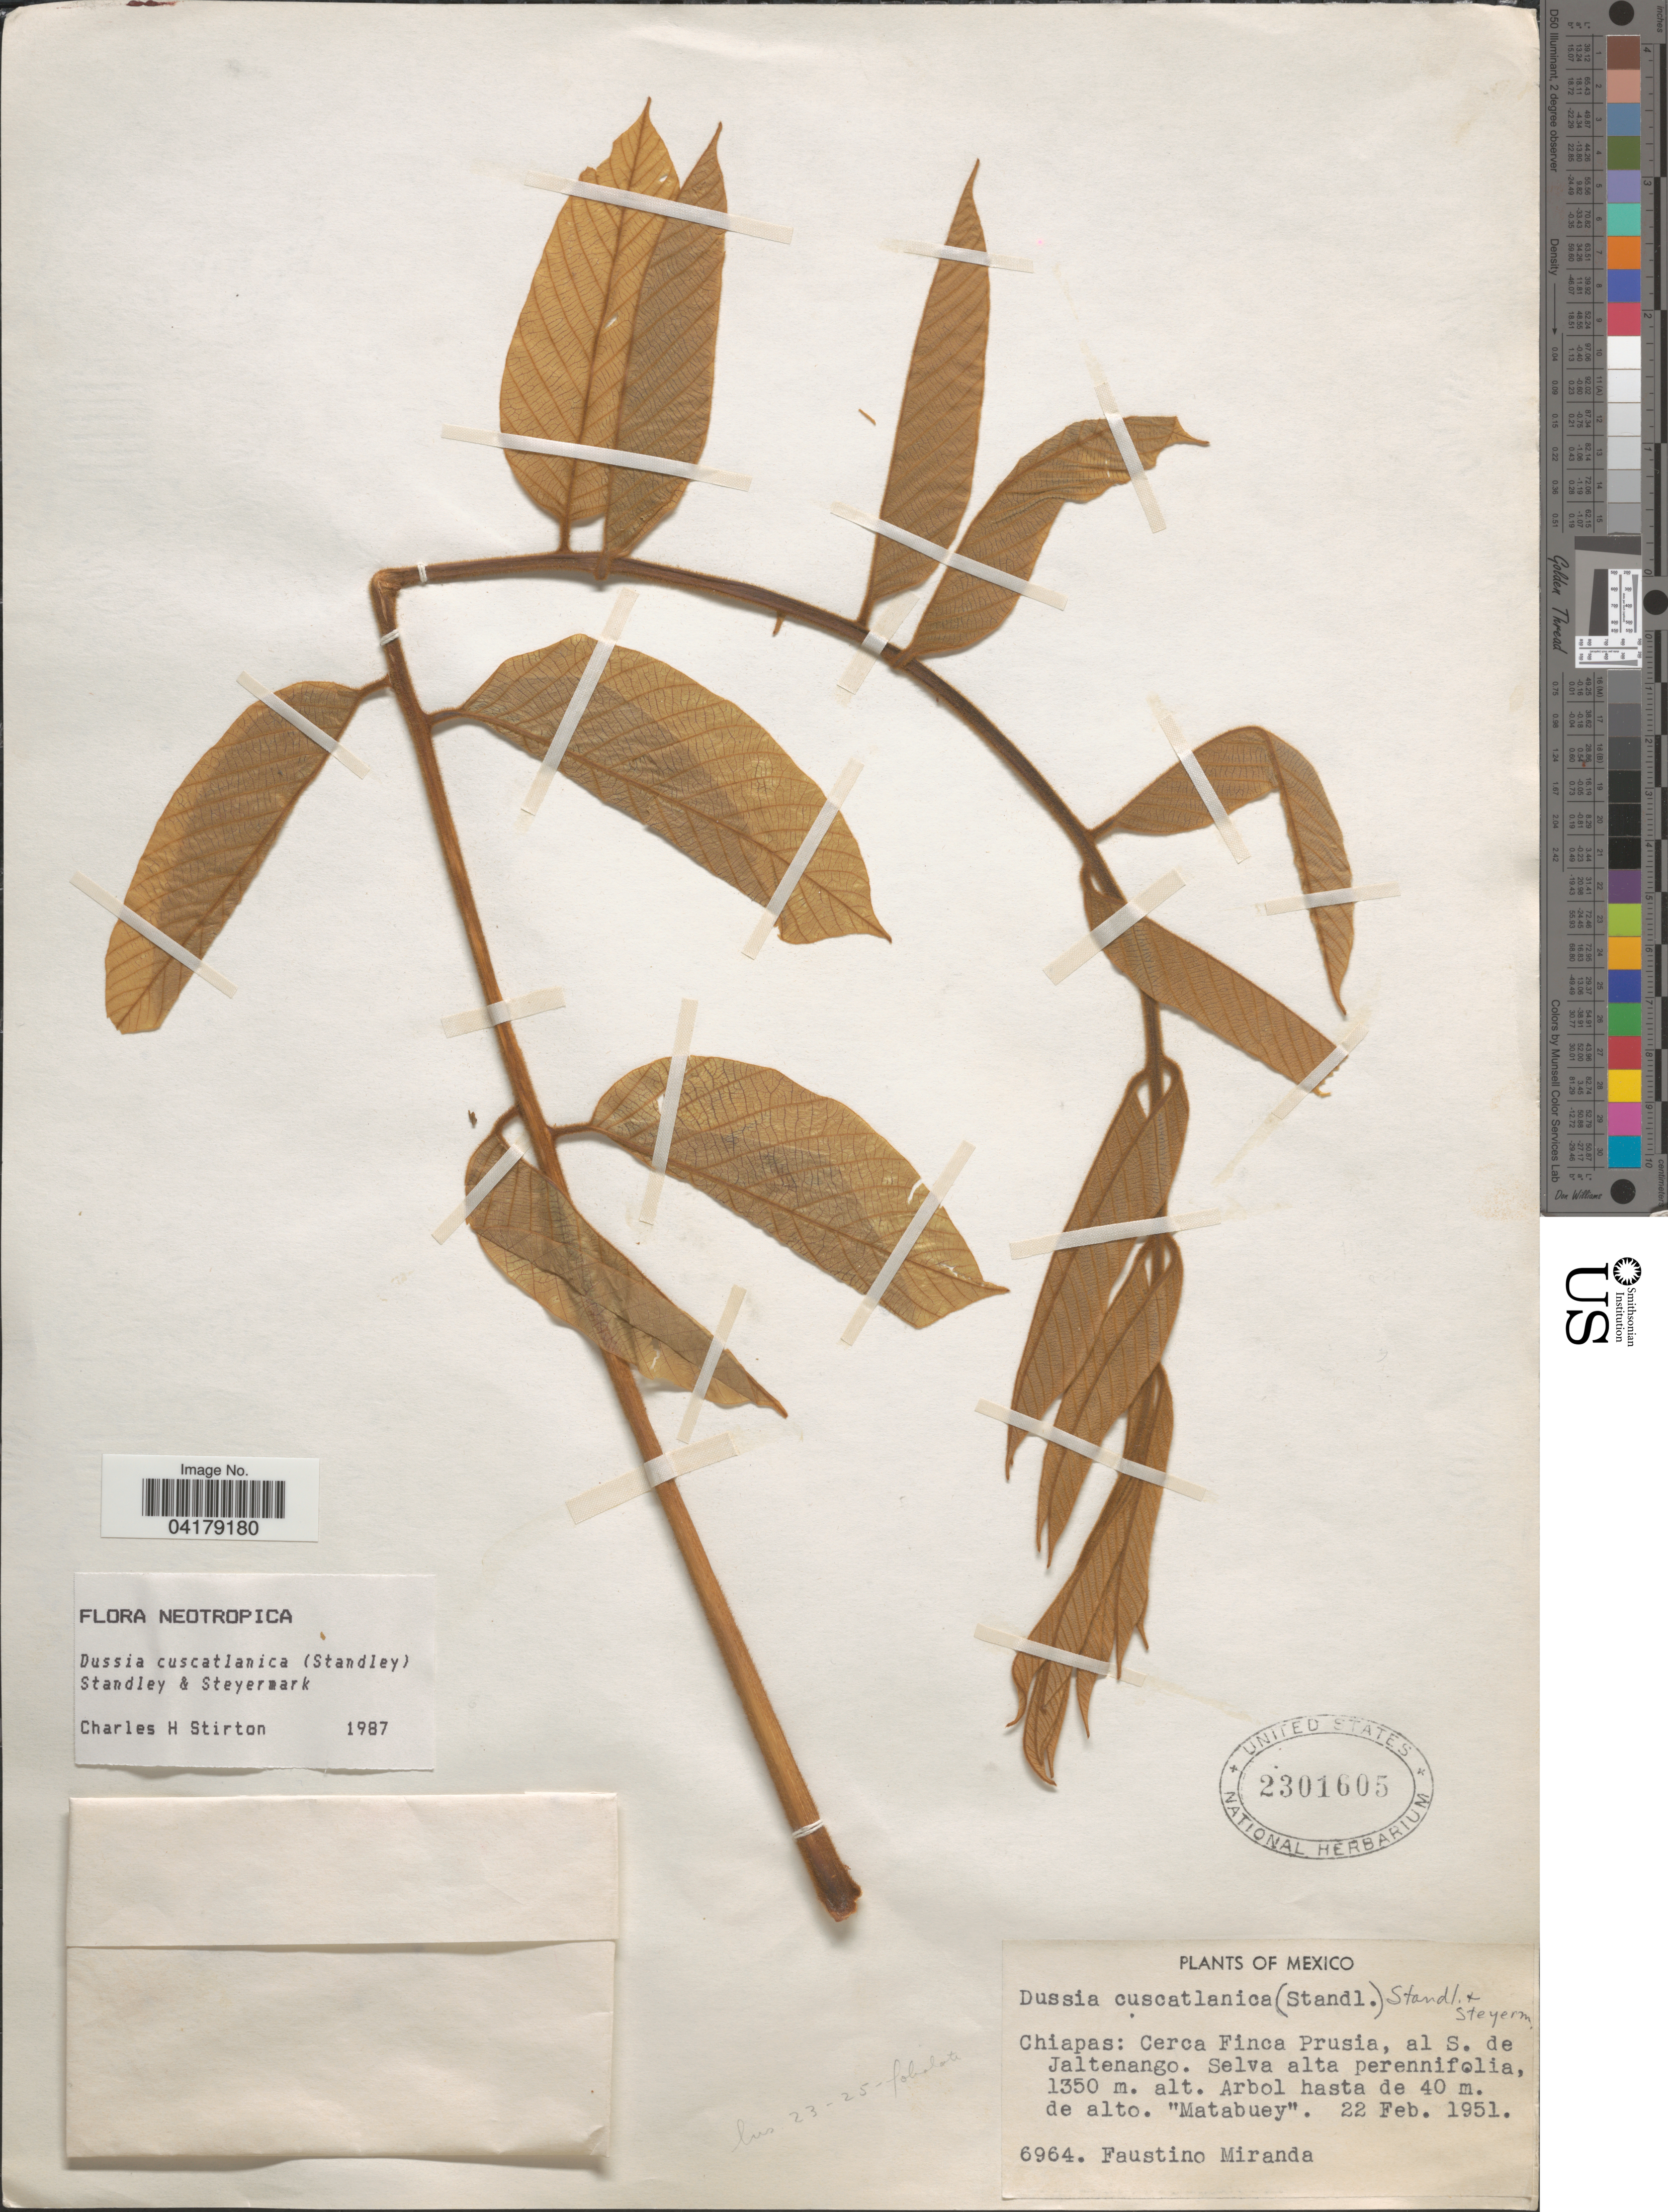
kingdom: Plantae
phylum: Tracheophyta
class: Magnoliopsida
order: Fabales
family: Fabaceae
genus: Dussia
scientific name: Dussia cuscatlanica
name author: (Standl.) Standl. & Steyerm.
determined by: Stirton, Charles H.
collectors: F. Miranda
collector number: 6964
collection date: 1951-02-22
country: Mexico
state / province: Chiapas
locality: Cerca Finca Prusia, al S. de Jaltenango.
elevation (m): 1350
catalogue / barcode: US 2301605